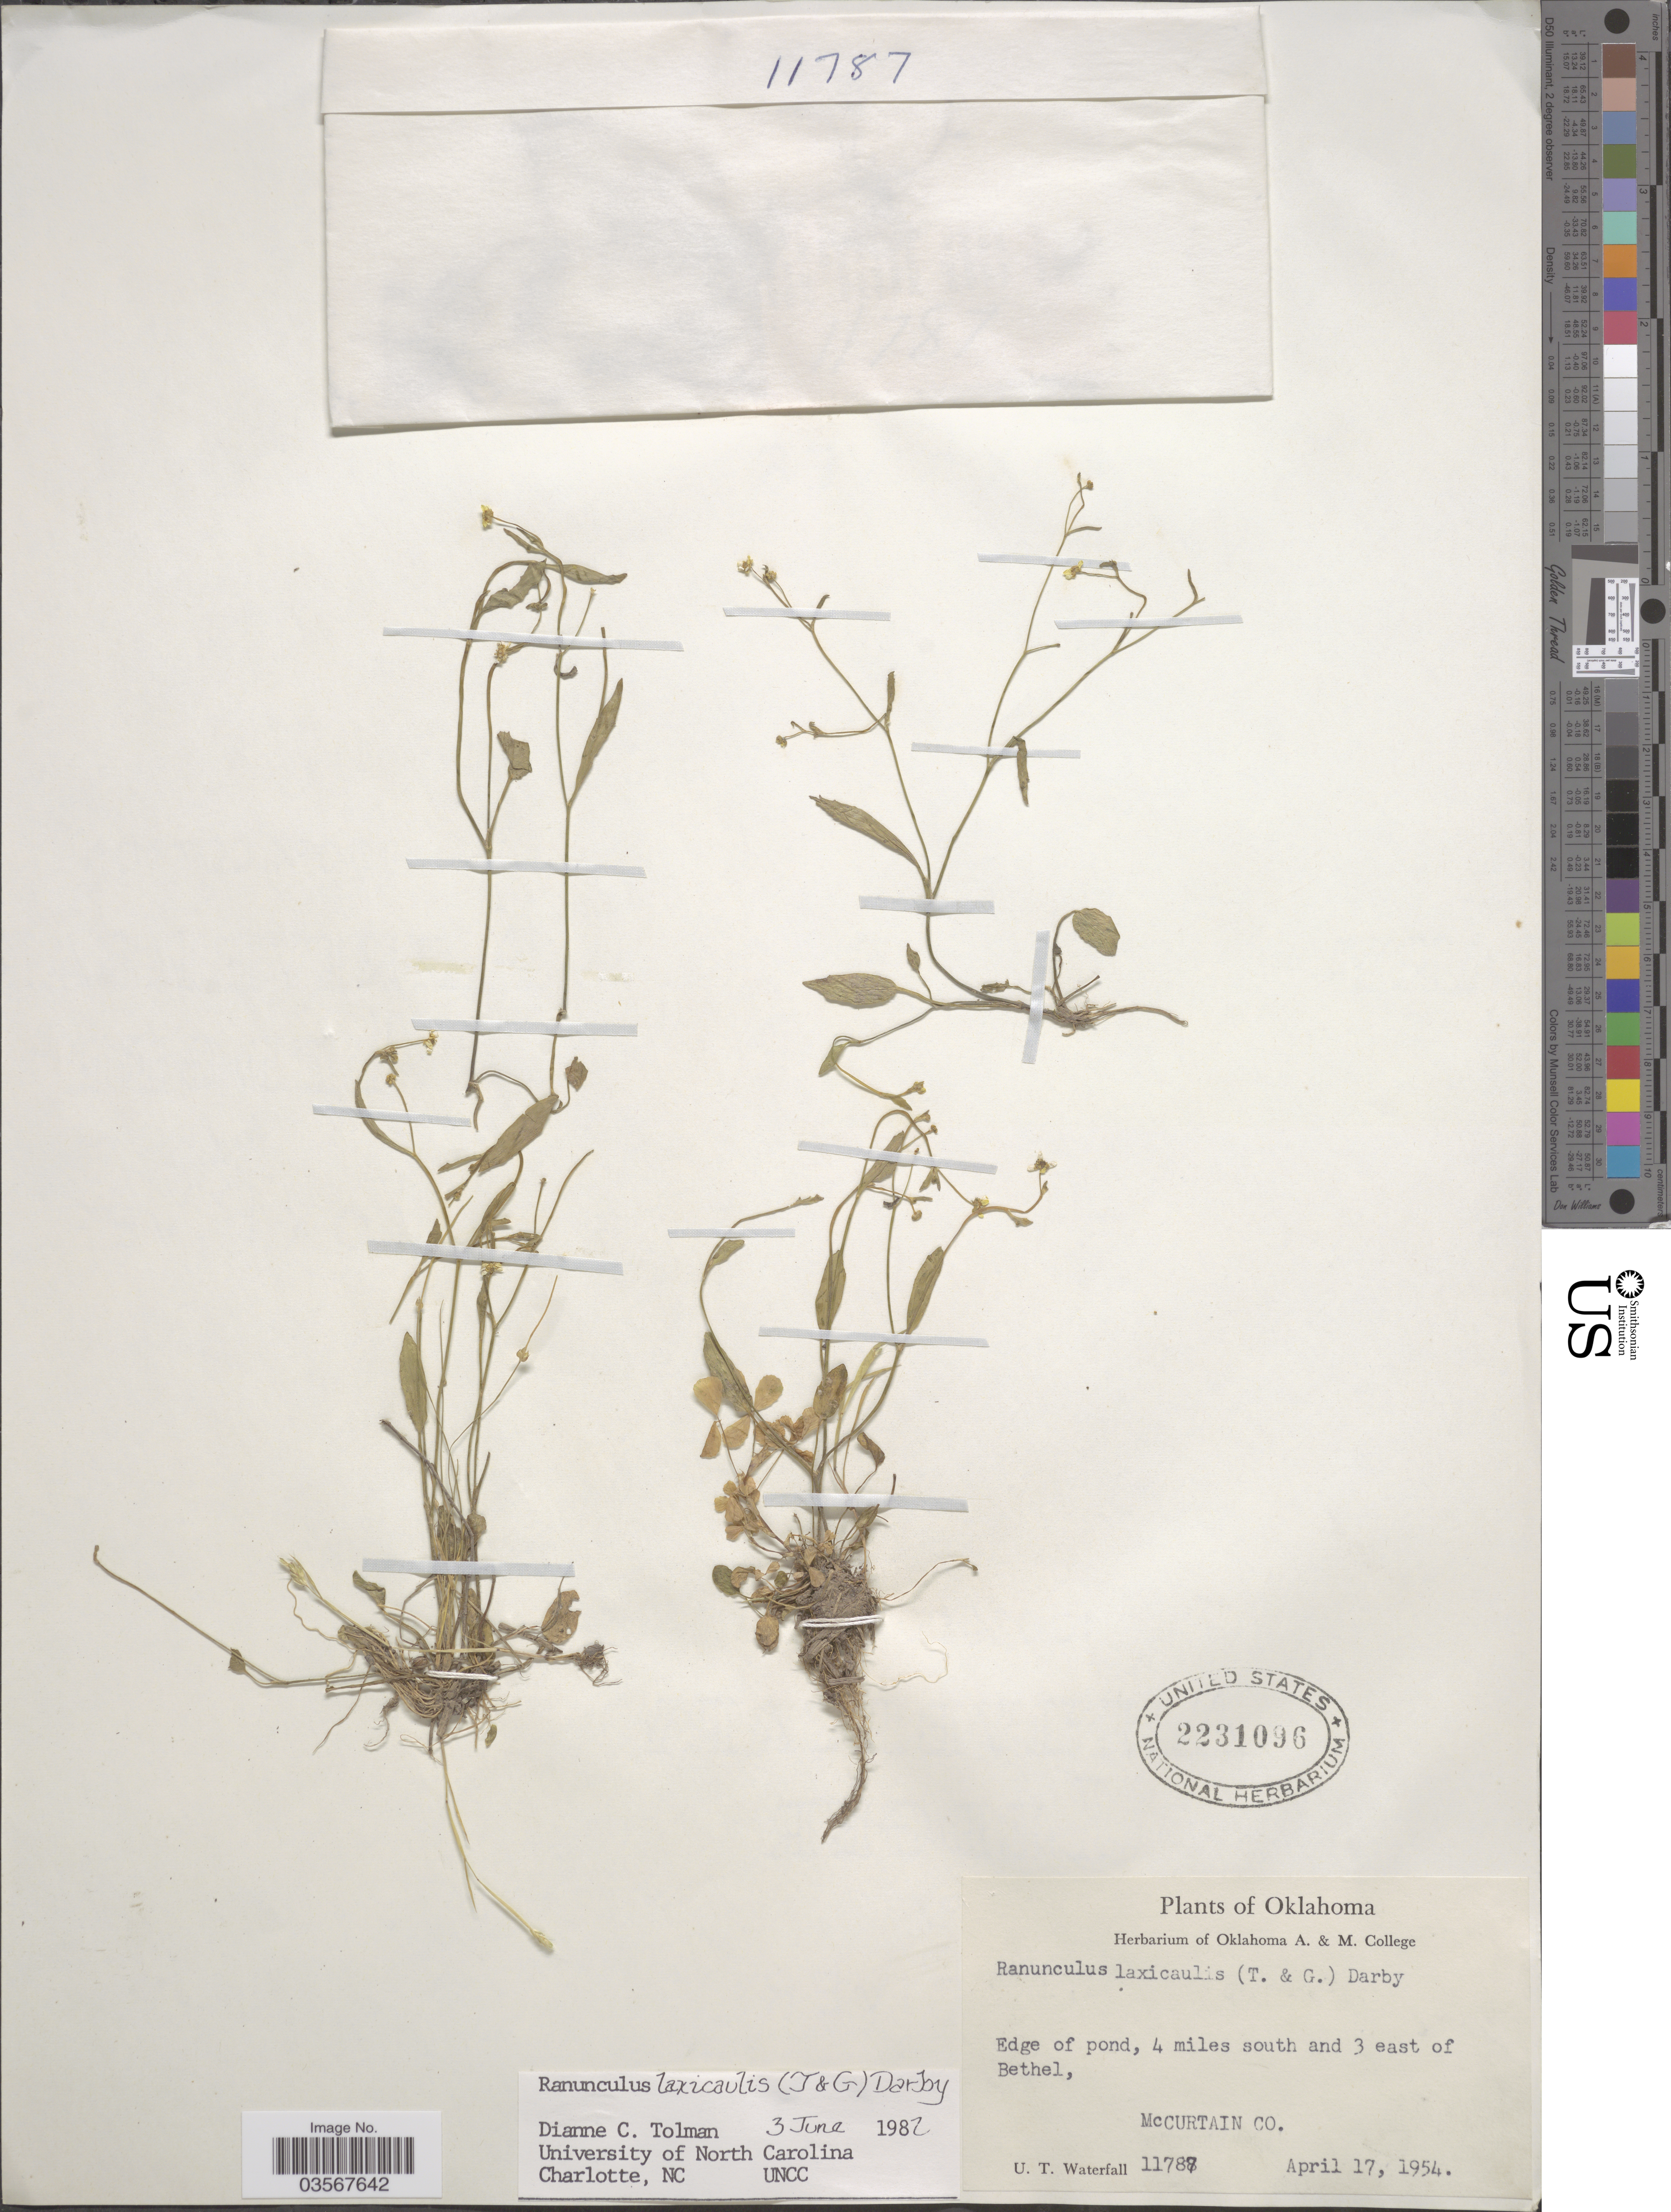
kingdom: Plantae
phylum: Tracheophyta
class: Magnoliopsida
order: Ranunculales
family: Ranunculaceae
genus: Ranunculus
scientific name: Ranunculus laxicaulis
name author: (Torr. & A. Gray) Darby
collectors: U. T. Waterfall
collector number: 11787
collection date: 1954-04-17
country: United States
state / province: Oklahoma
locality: Edge of pond, 4 miles south and 3 east of Bethel, McCurtain Co.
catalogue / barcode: US 2231096